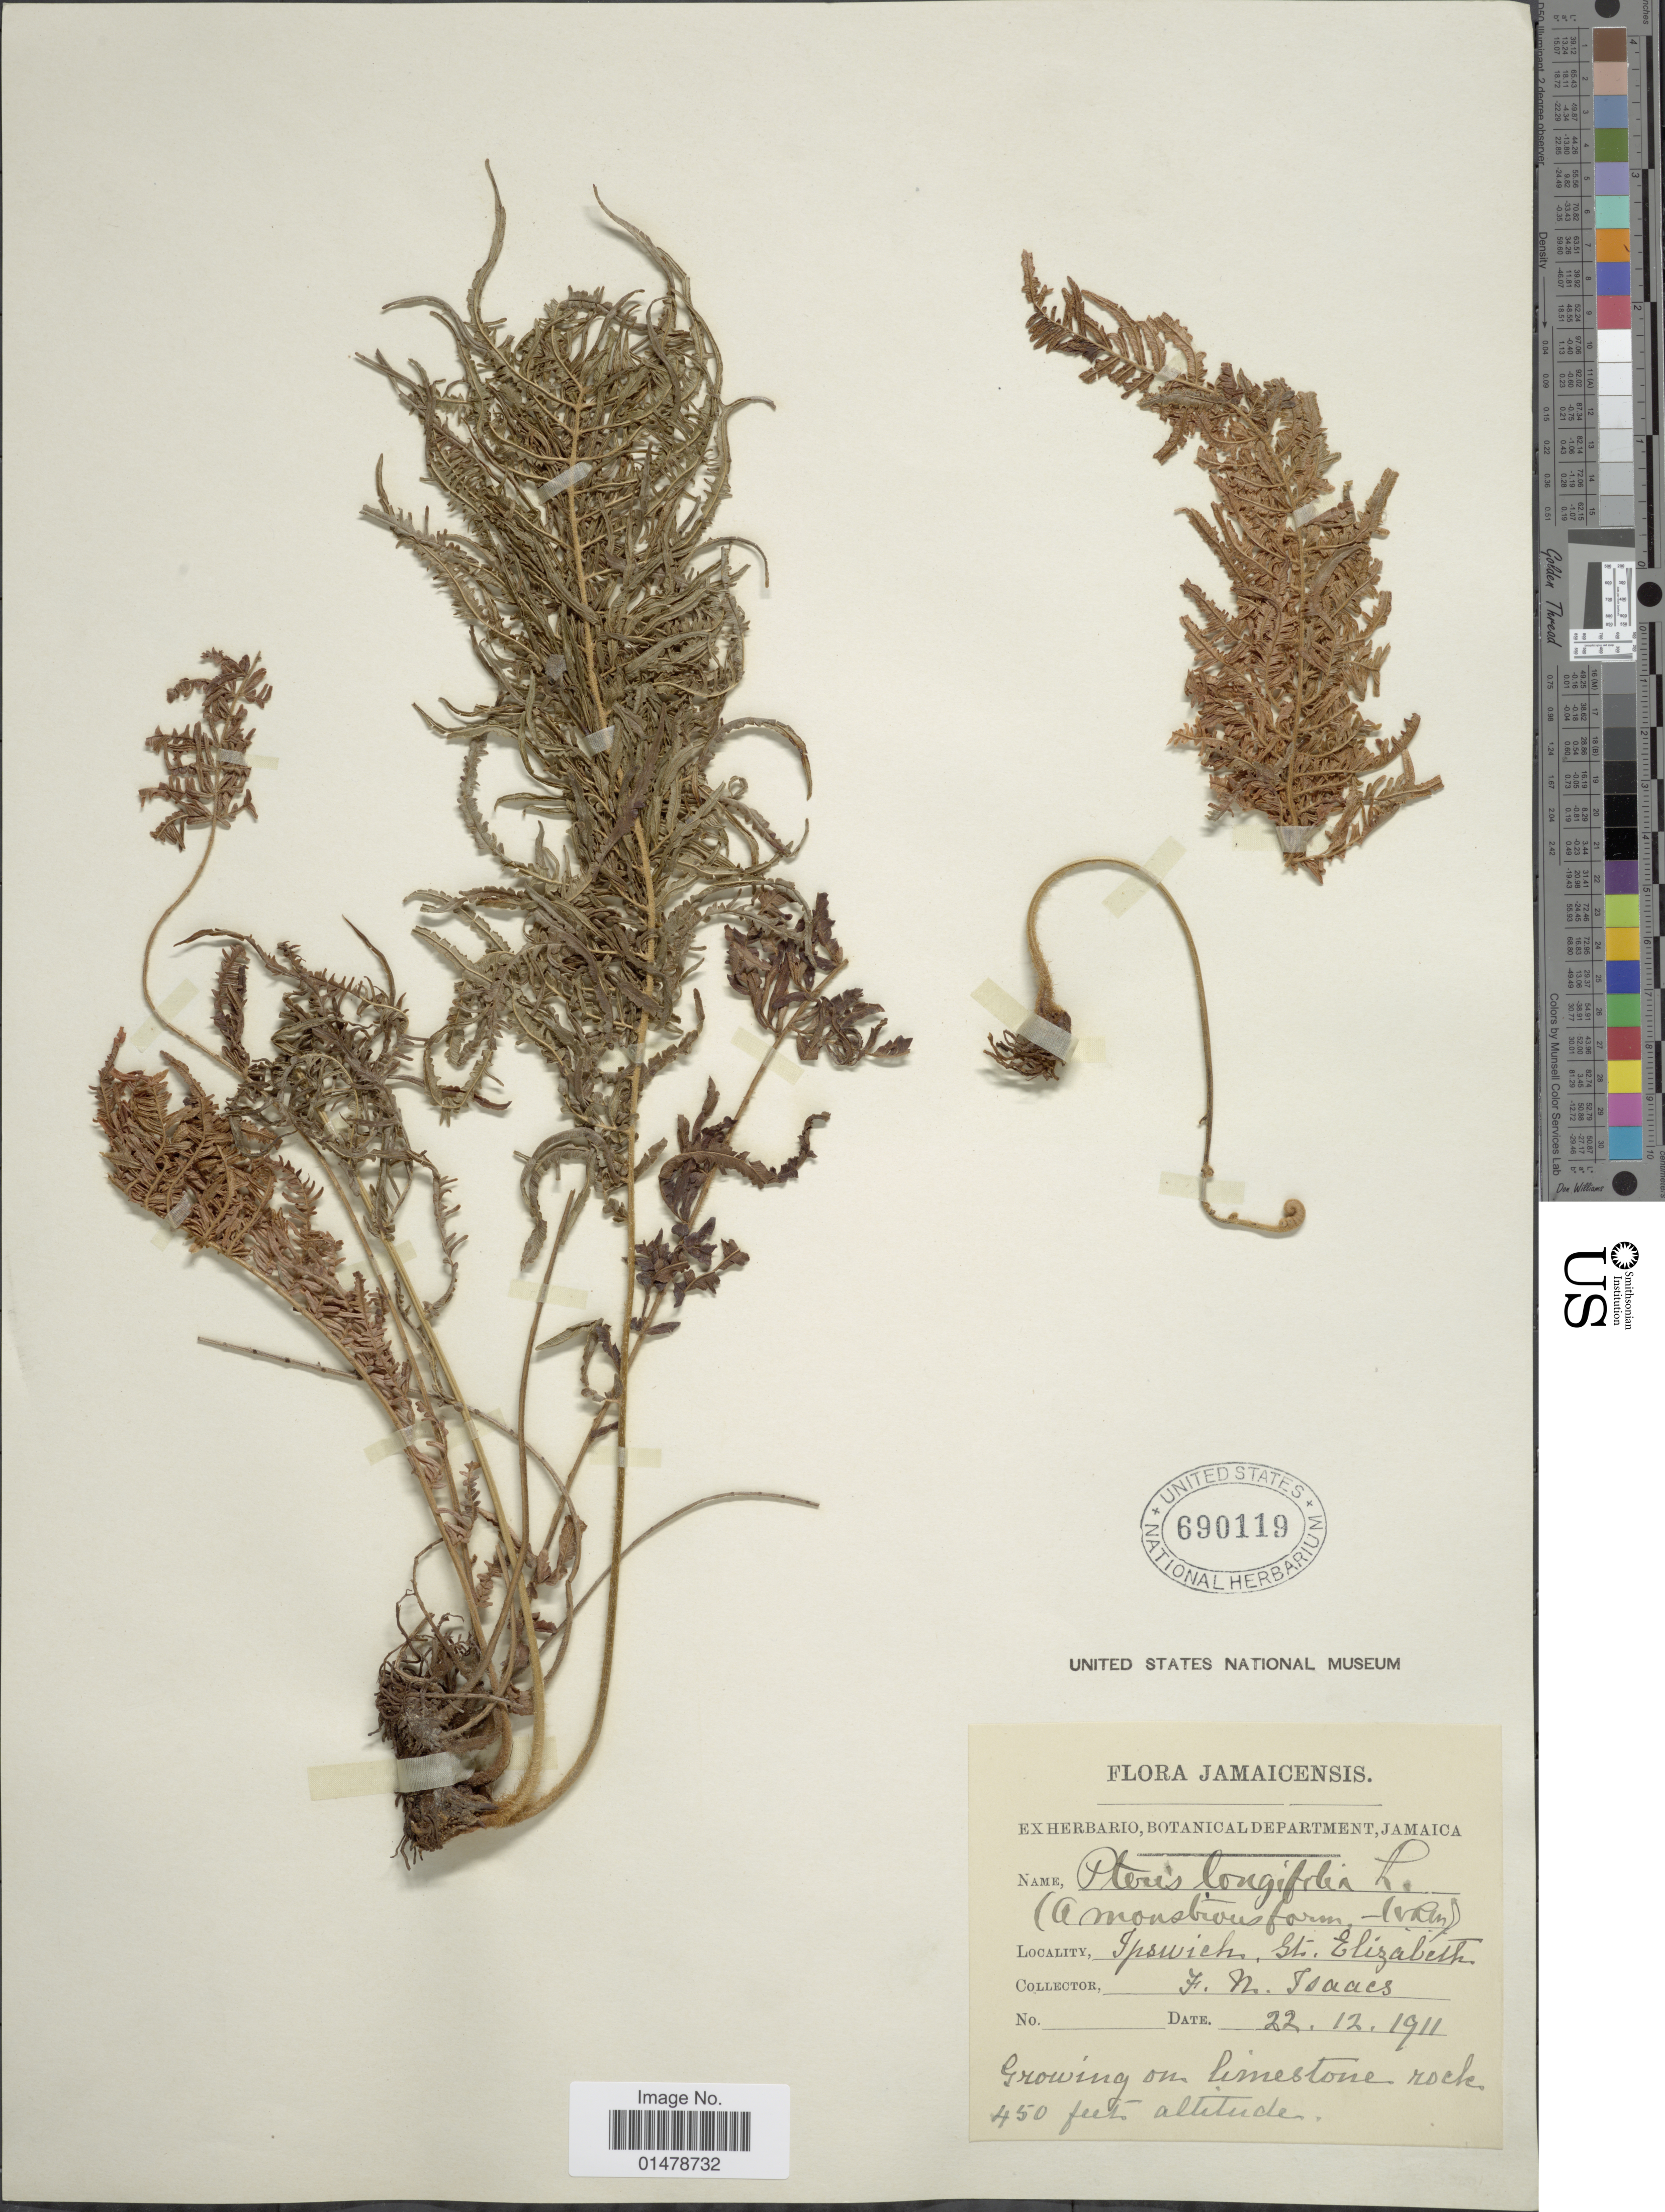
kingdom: Plantae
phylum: Tracheophyta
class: Polypodiopsida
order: Polypodiales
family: Pteridaceae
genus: Pteris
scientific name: Pteris longifolia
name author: L.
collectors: F. Isaacs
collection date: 1911-12-22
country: Jamaica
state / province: Saint Elizabeth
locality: Ipswich.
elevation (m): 137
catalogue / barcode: US 690119